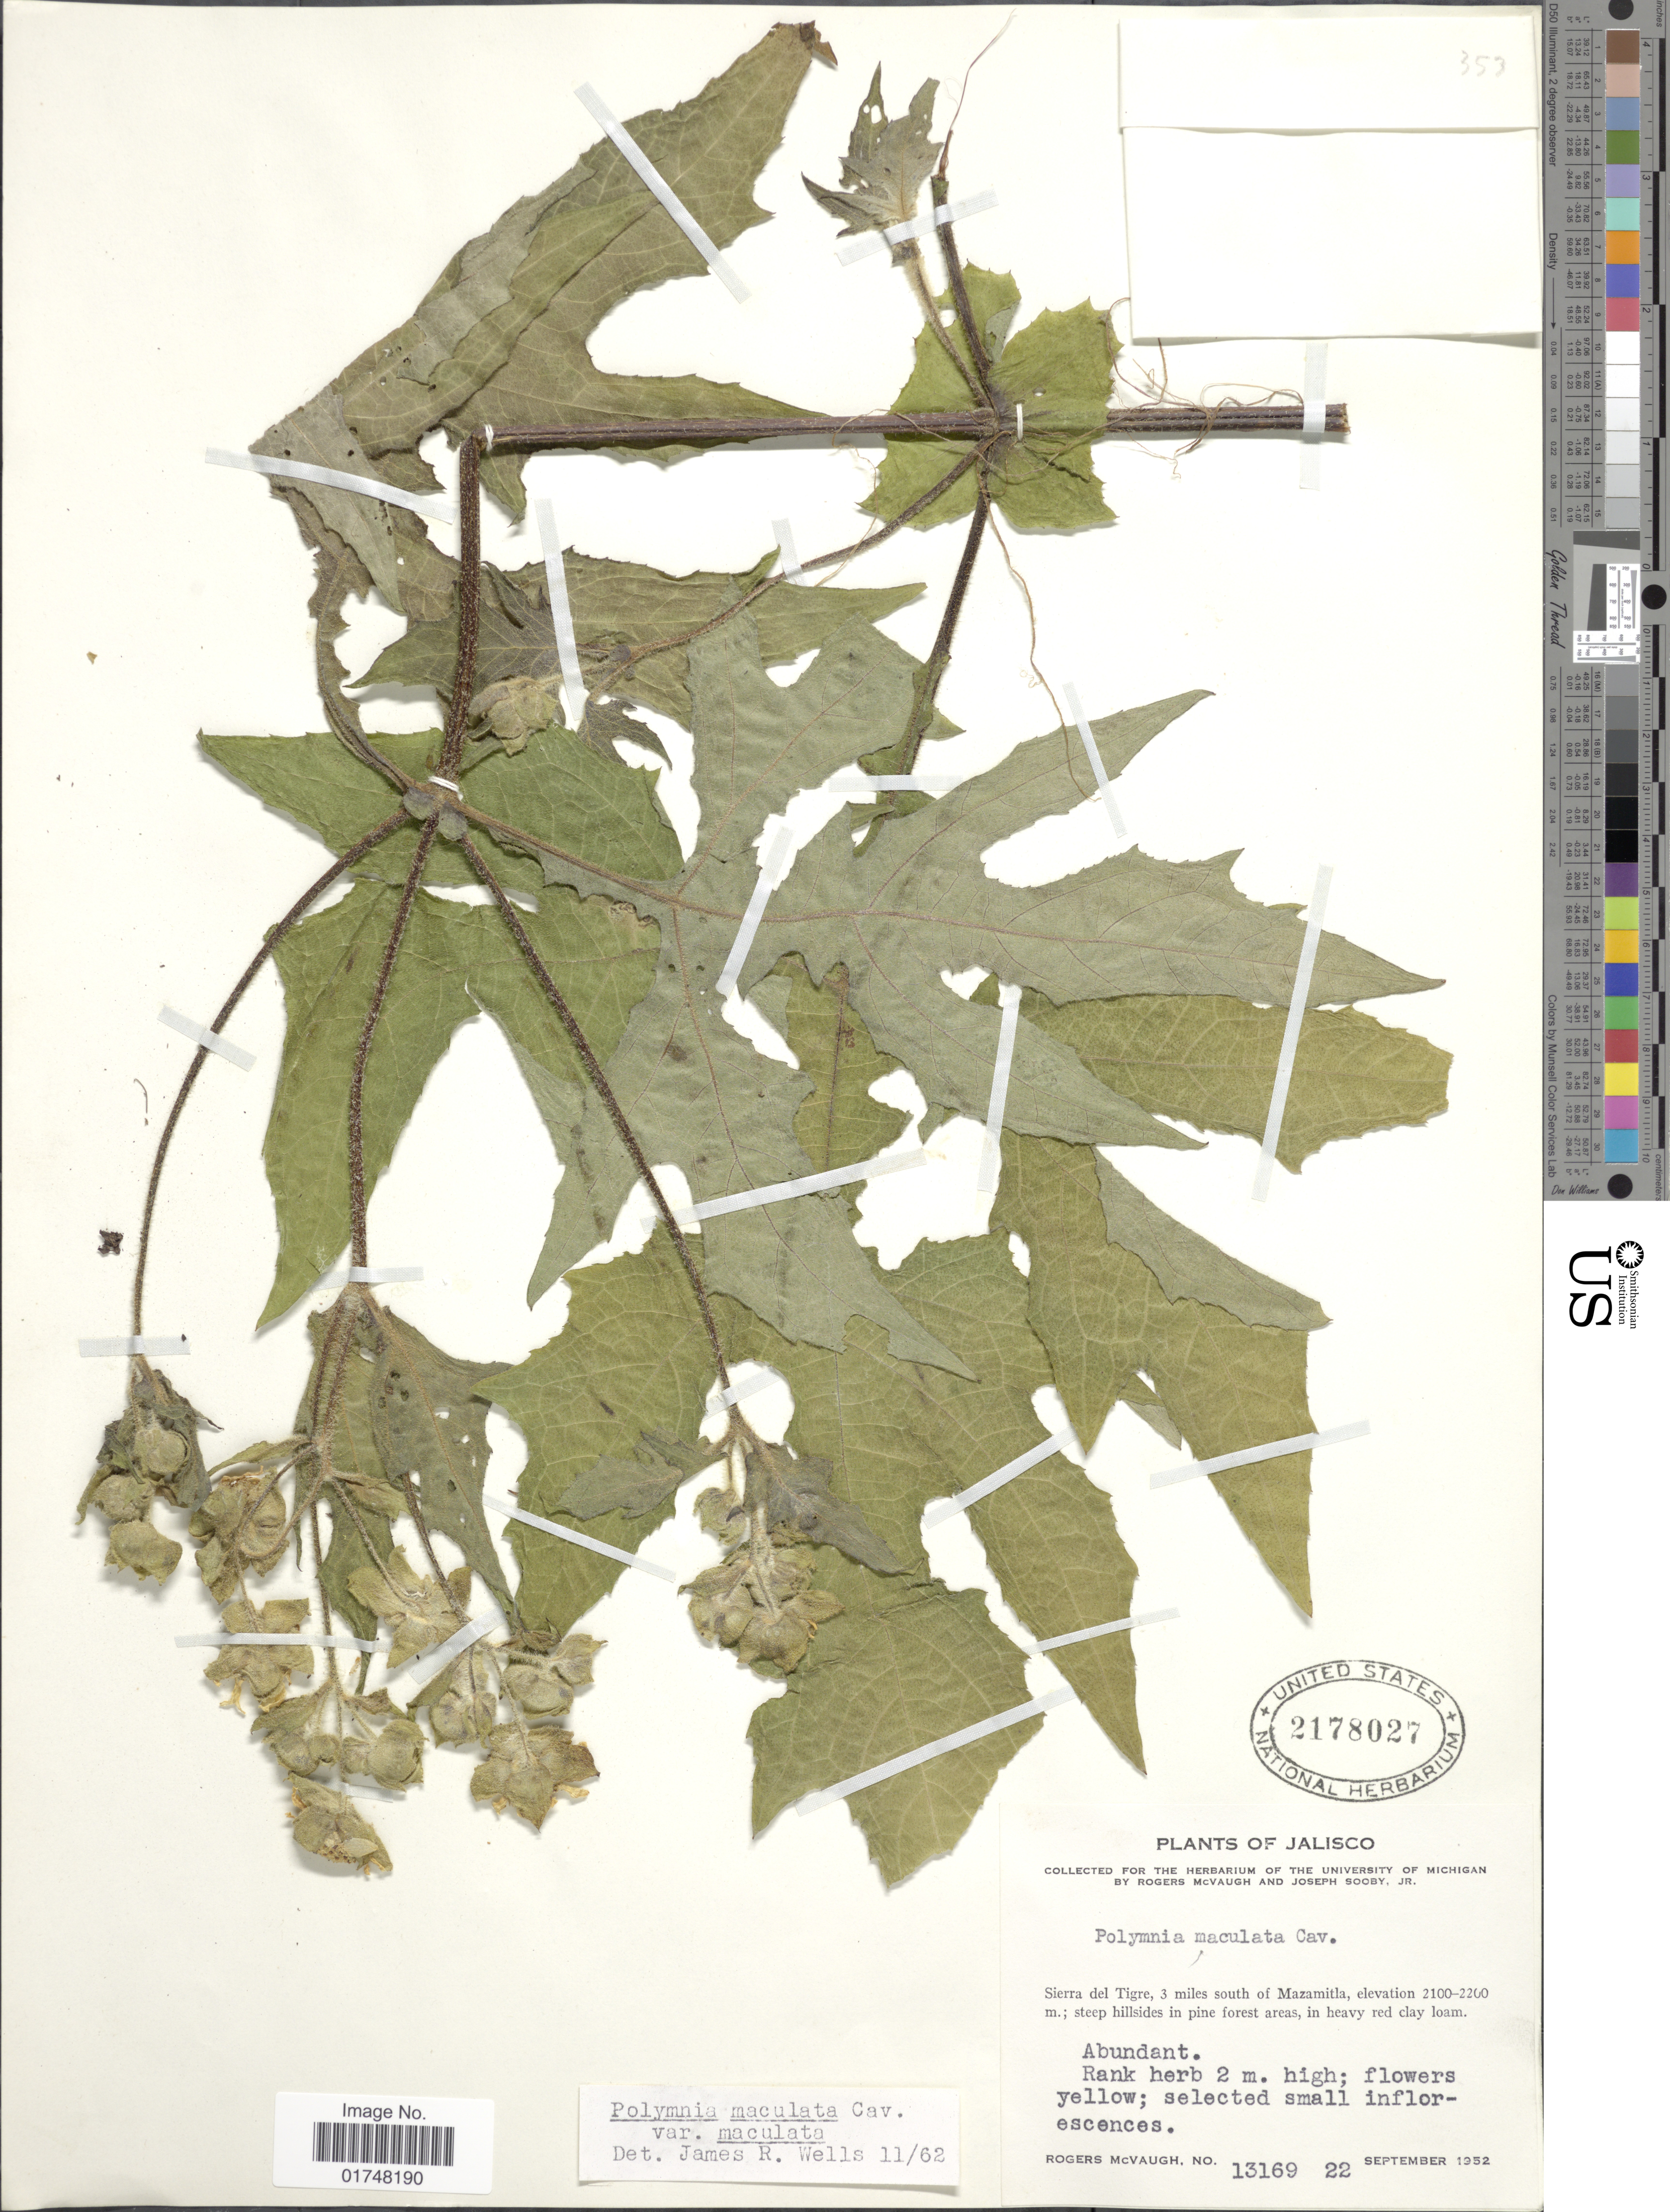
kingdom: Plantae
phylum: Tracheophyta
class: Magnoliopsida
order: Asterales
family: Asteraceae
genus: Smallanthus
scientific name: Smallanthus maculatus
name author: (Cav.) H. Rob.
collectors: R. McVaugh & J. Sooby Jr.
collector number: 13169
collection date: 1952-09-22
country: Mexico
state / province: Jalisco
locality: Sierra del Tigre, 3 miles south of Mazamitla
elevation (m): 2100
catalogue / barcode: US 2178027